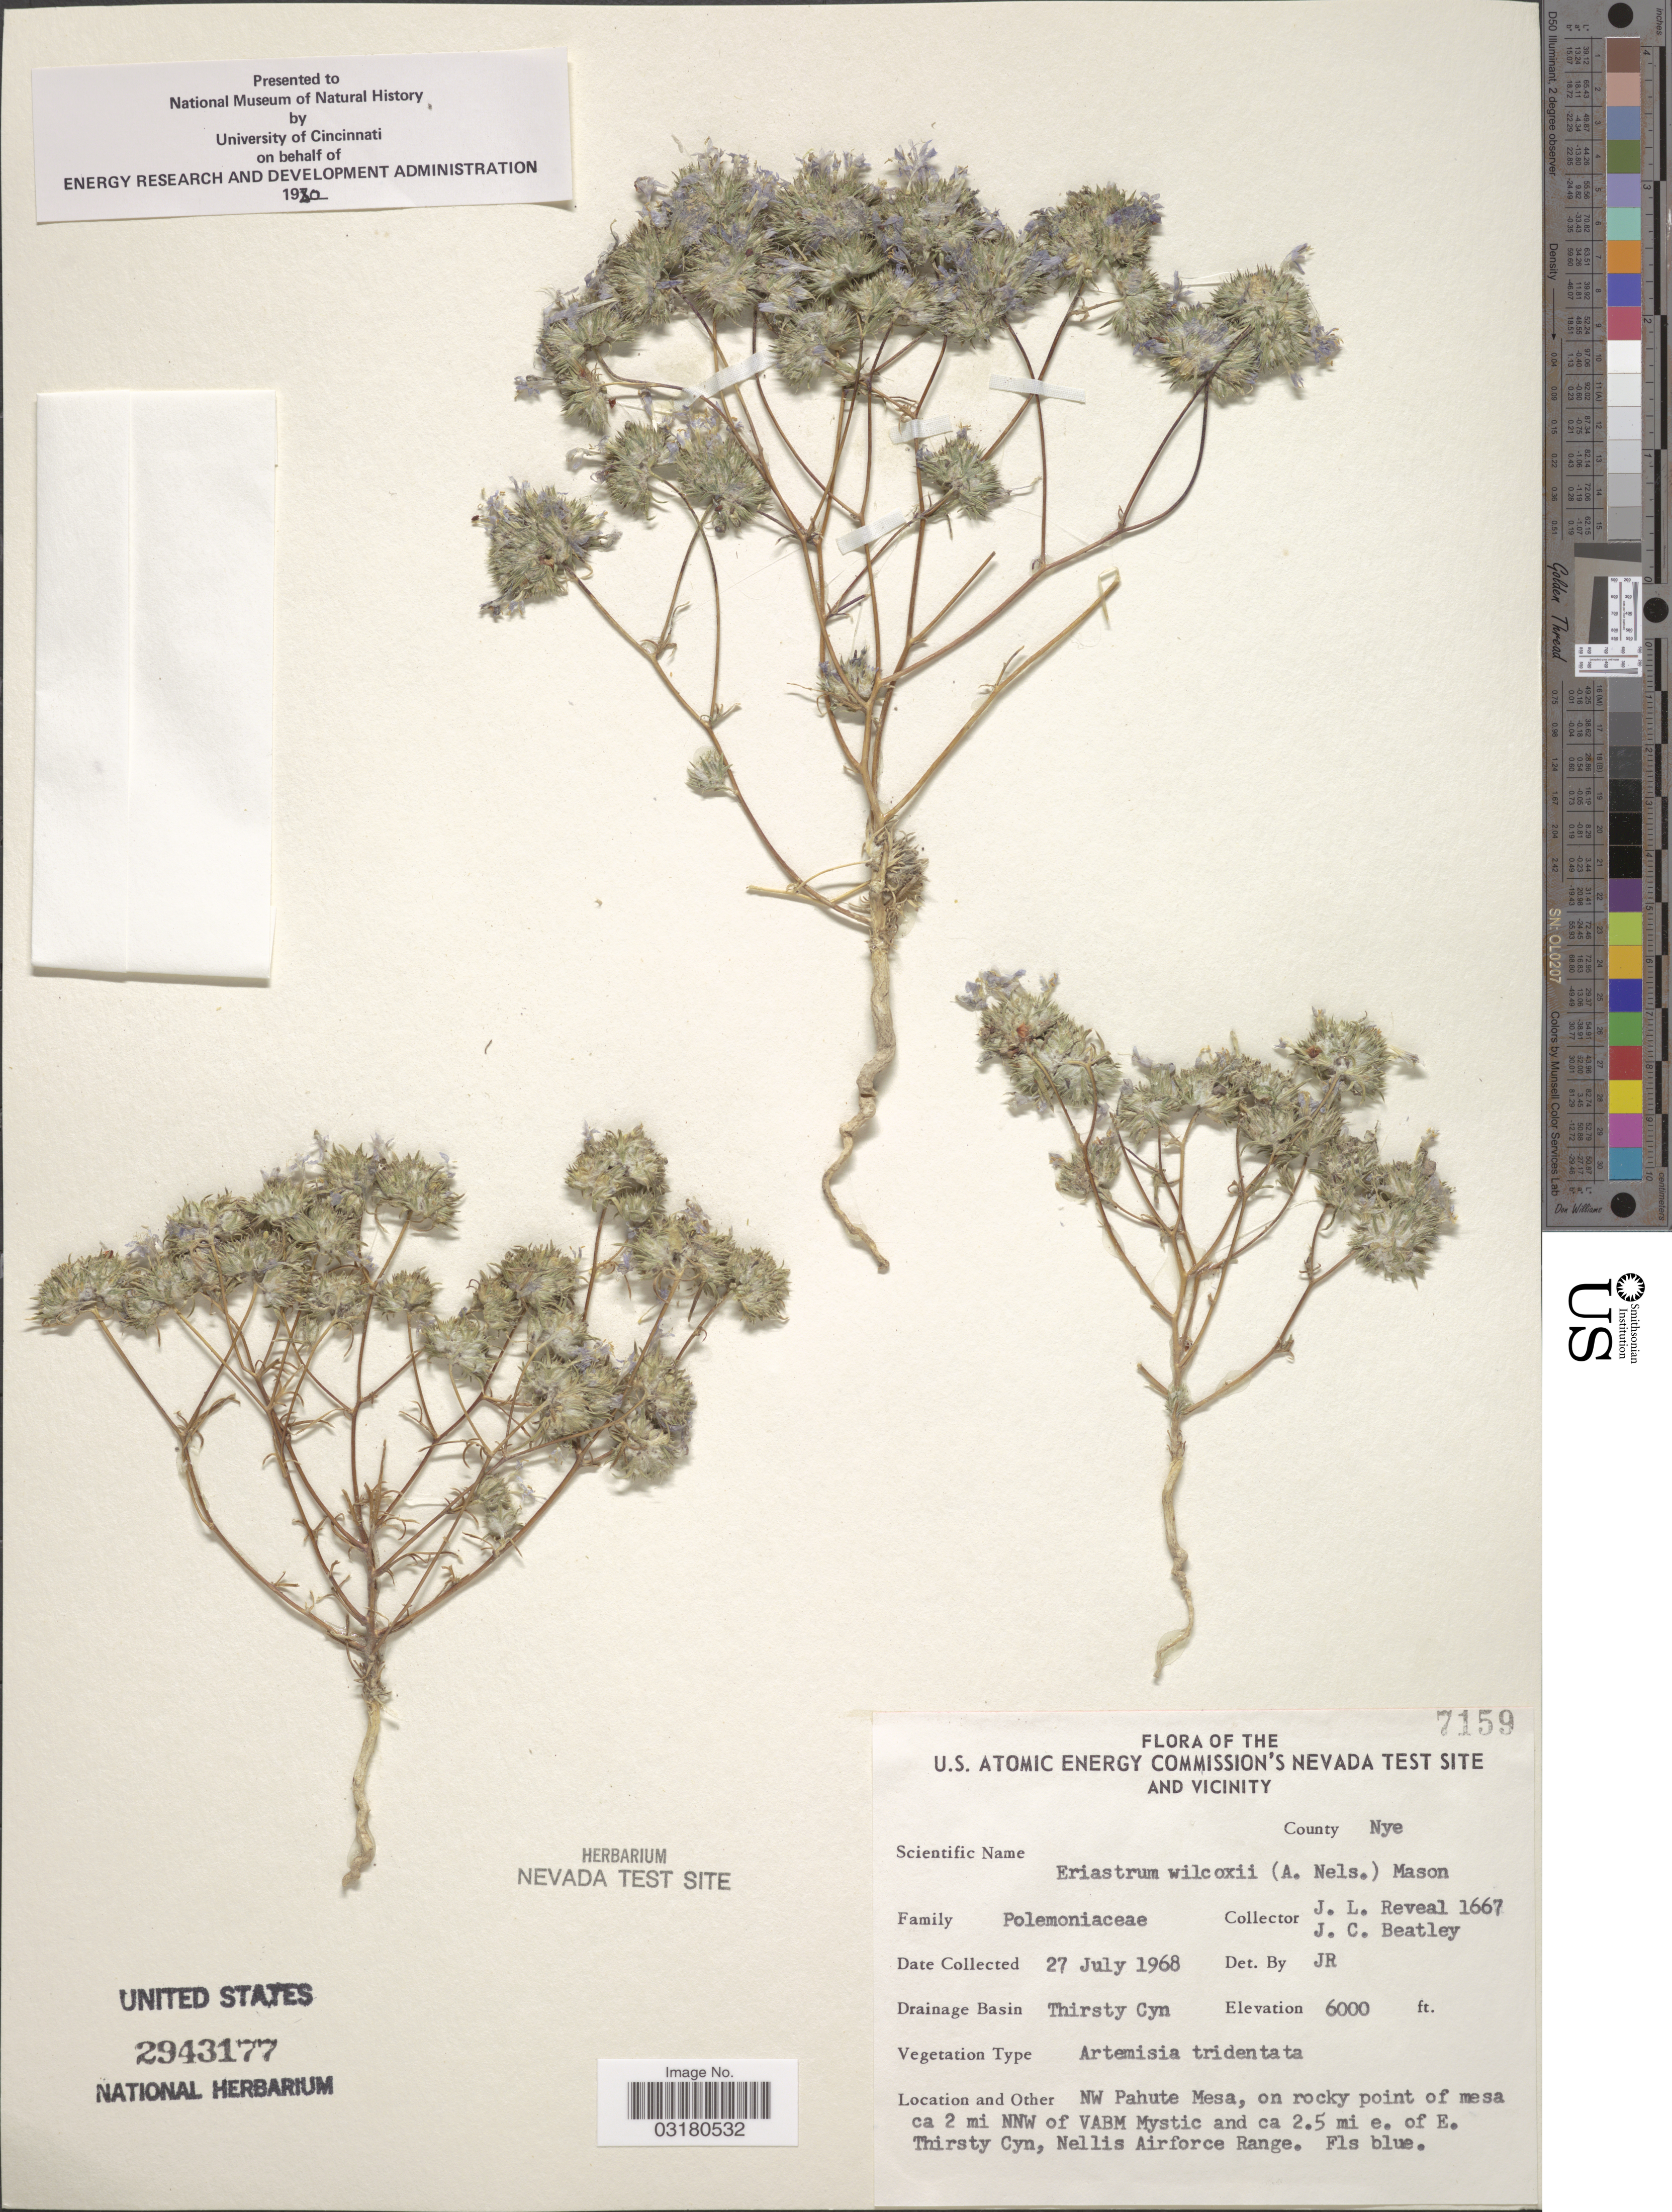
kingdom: Plantae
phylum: Tracheophyta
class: Magnoliopsida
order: Ericales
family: Polemoniaceae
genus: Eriastrum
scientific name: Eriastrum wilcoxii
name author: (A. Nelson) H. Mason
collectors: J. L. Reveal & J. C. Beatley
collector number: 1667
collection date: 1968-07-27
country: United States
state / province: Nevada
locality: U.S. Atomic Energy Commission's Nevada Test Site and Vicinity. County Nye. Drainage Basin Thirsty Cyn. NW Pahute Mesa, on rocky point of mesa ca 2 mi NNW of VABM Mystic ad ca 2.5 mi e. of E. Thirsty Cyn, Nellis Airforce Range.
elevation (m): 1829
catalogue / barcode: US 2943177